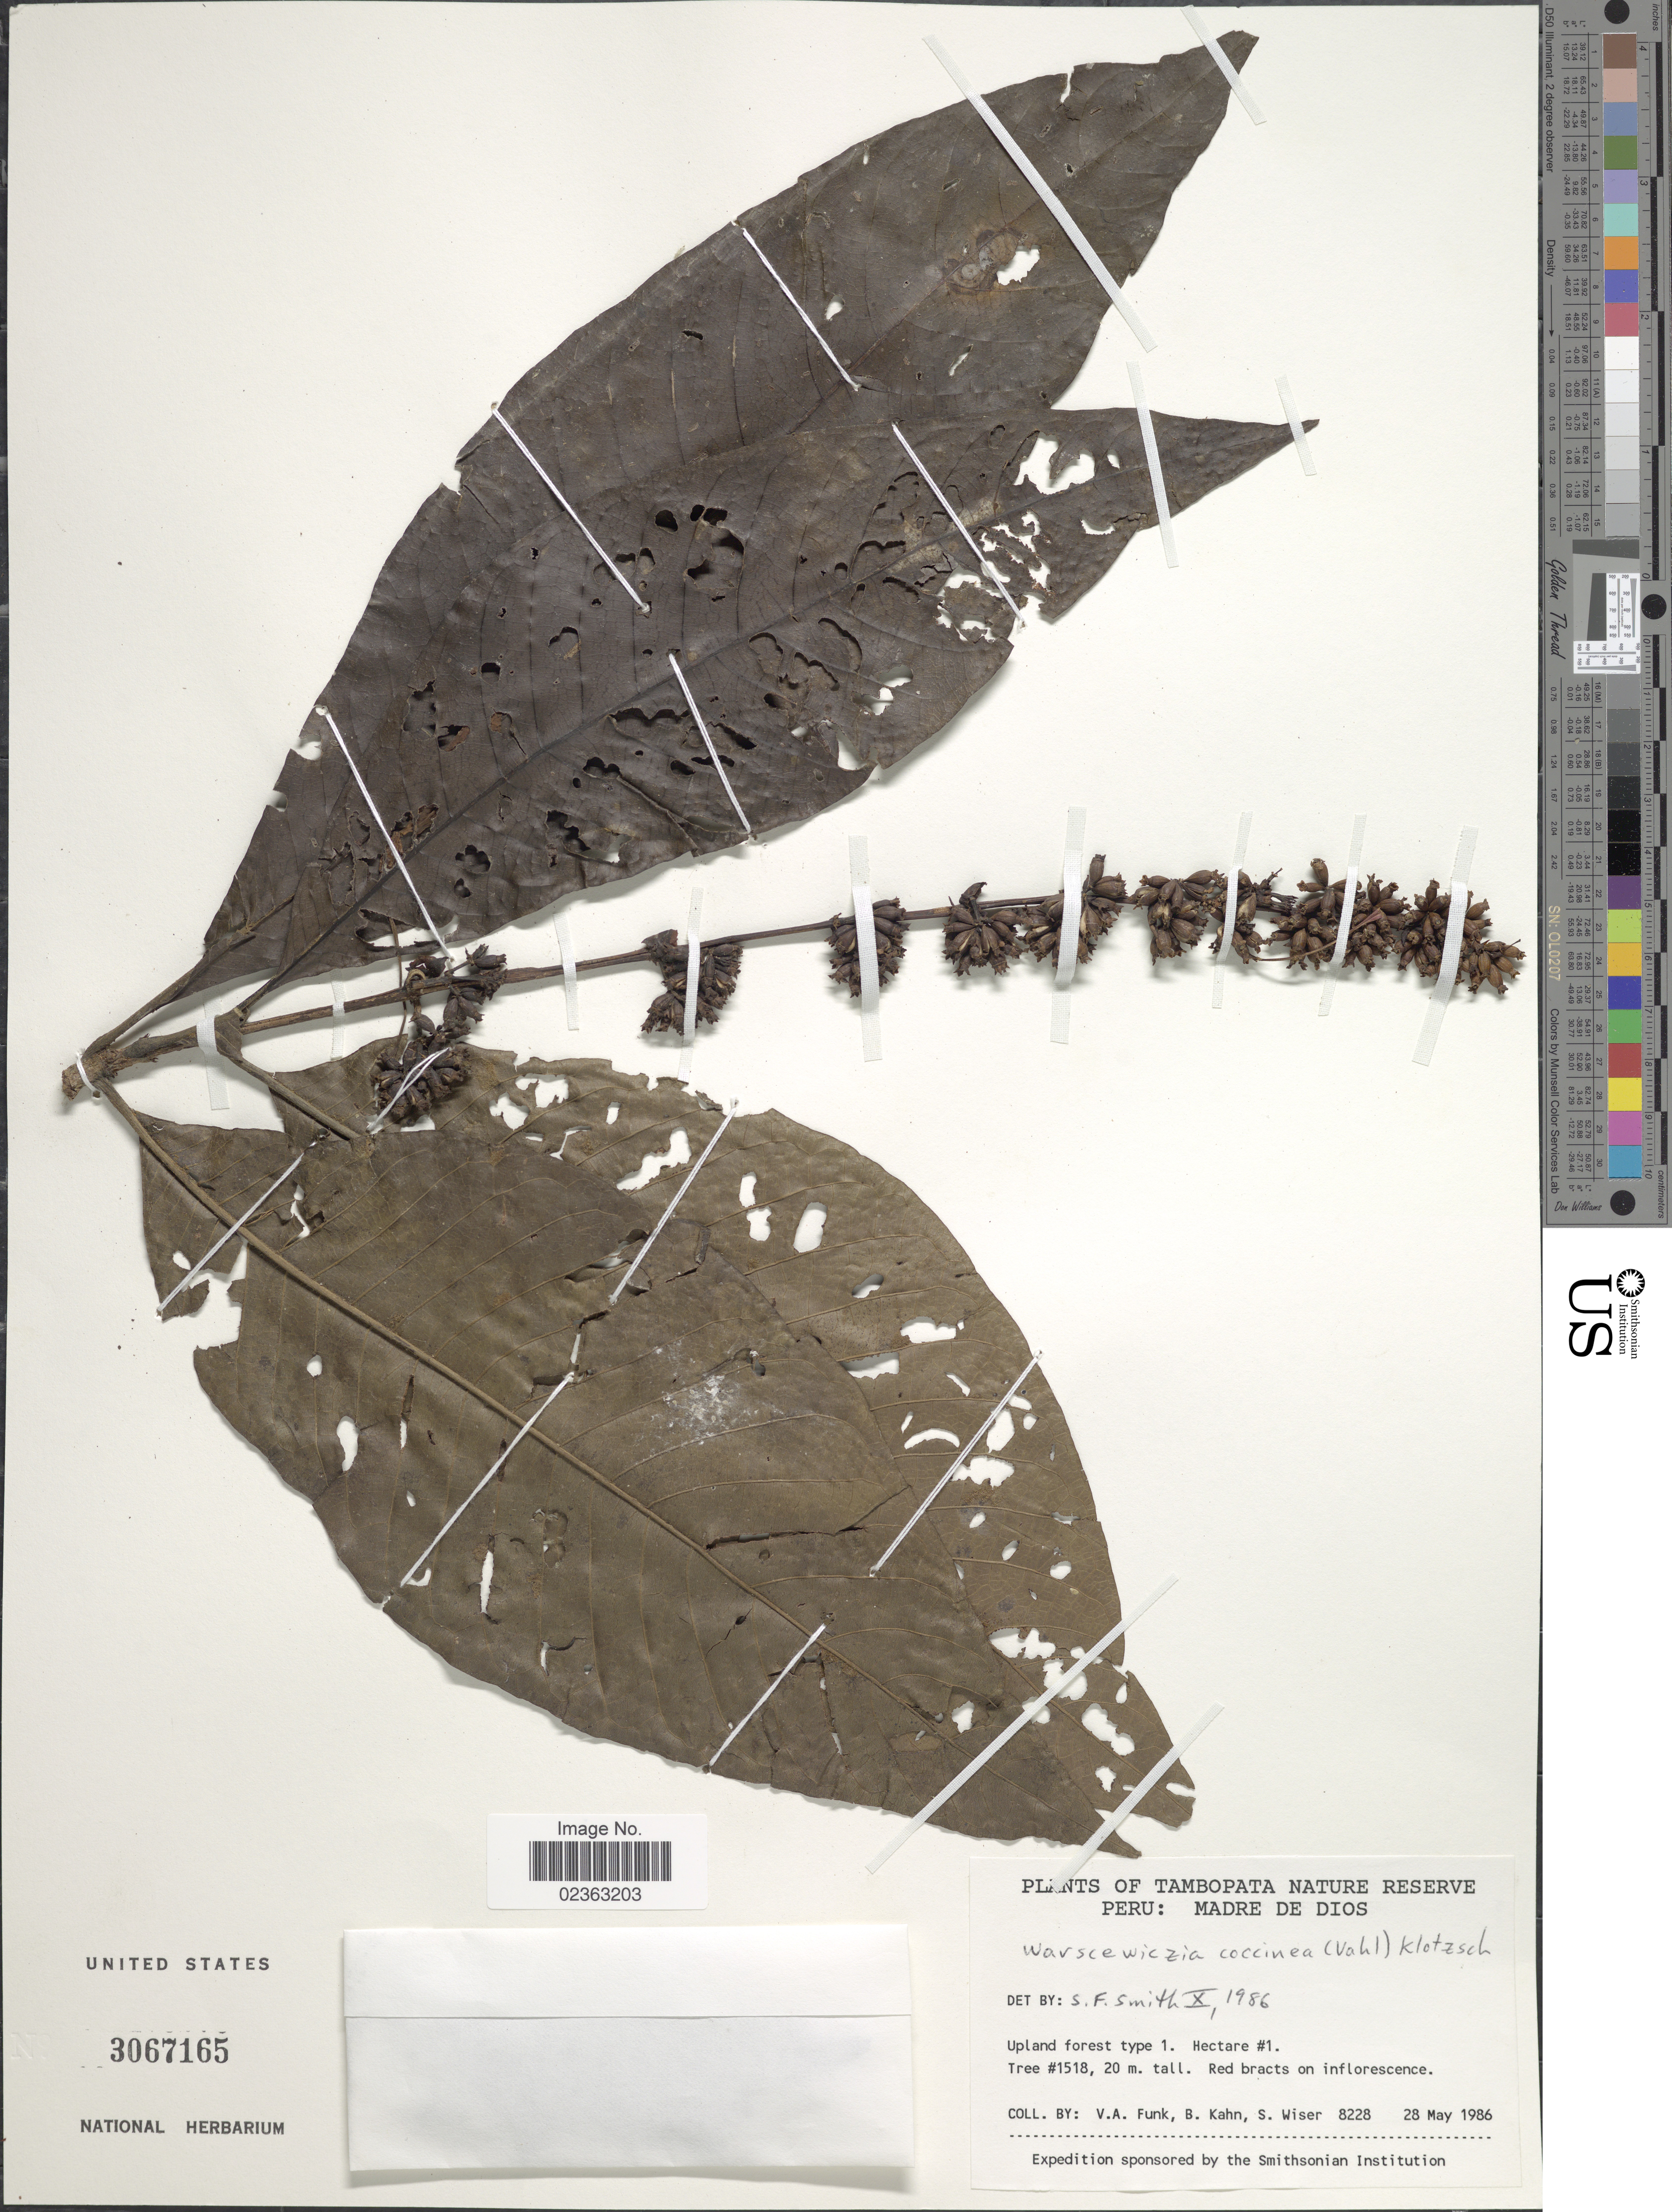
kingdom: Plantae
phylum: Tracheophyta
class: Magnoliopsida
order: Gentianales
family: Rubiaceae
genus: Warszewiczia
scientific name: Warszewiczia coccinea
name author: (Vahl) Klotzsch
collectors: V. Funk, B. Kahn & S. Wiser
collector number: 8228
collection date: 1986-05-28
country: Peru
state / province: Madre de Dios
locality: Tambopata Nature Reserve, upland forest tupe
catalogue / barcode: US 3067165